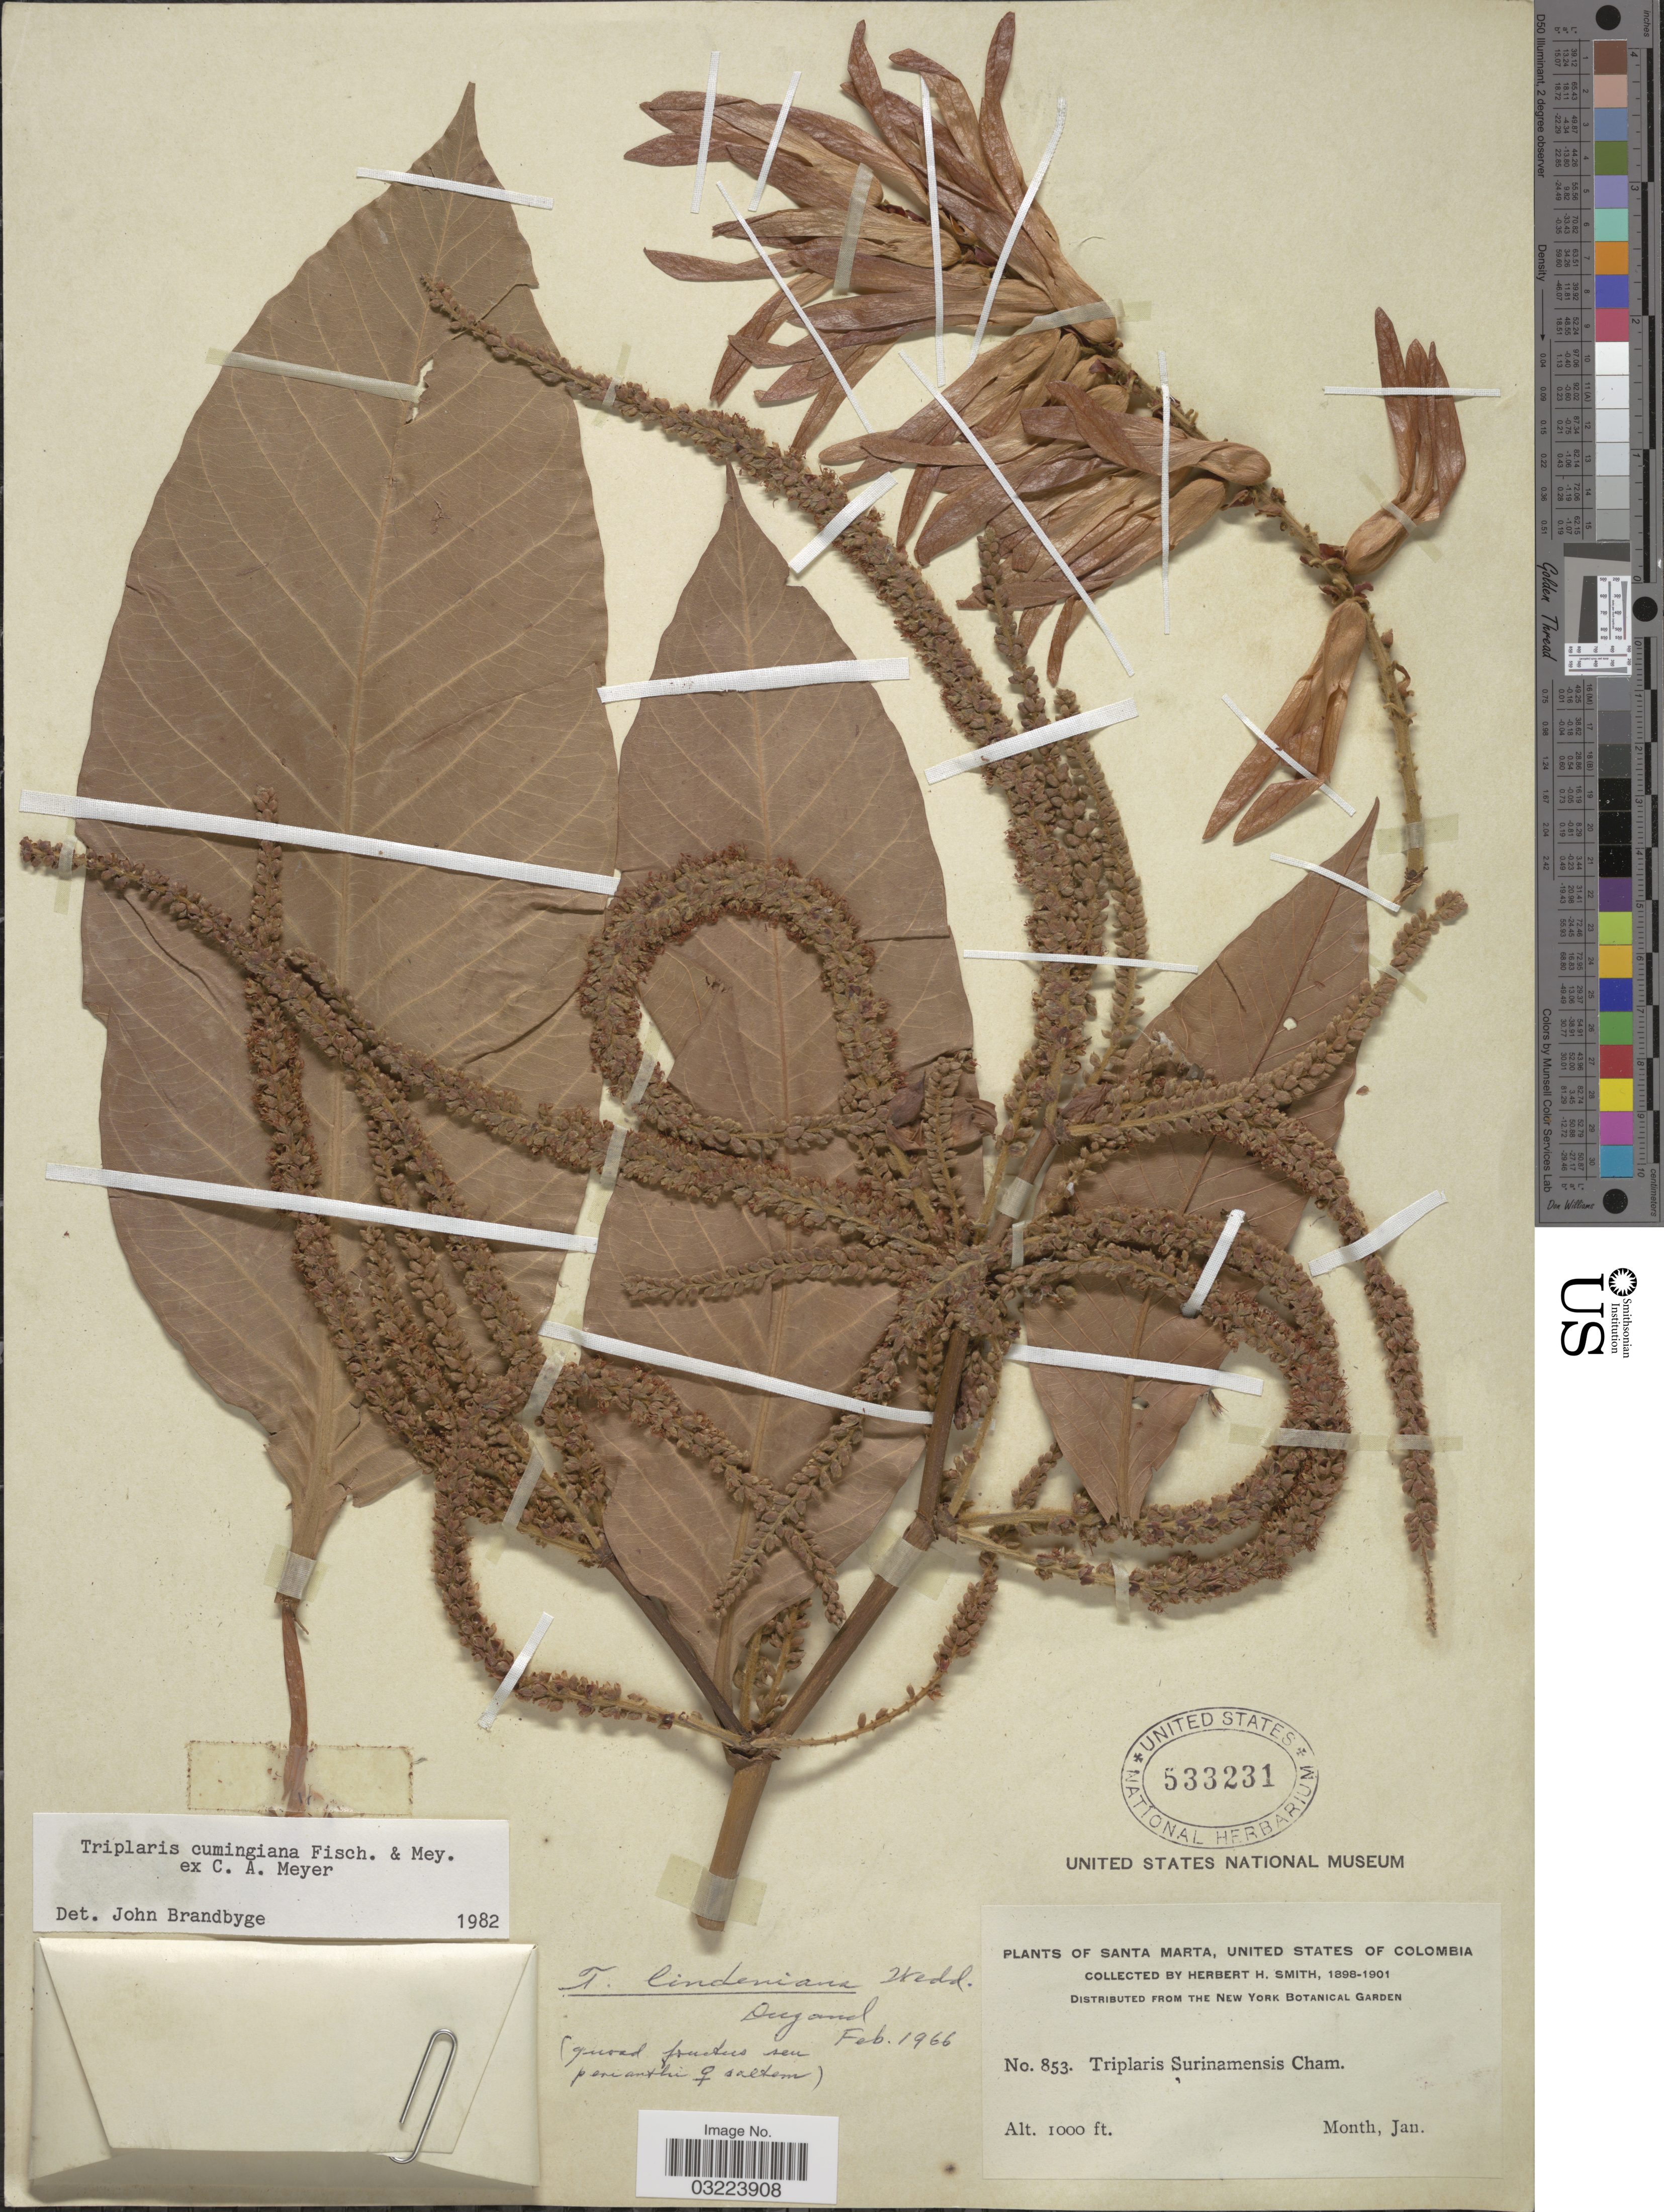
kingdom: Plantae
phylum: Tracheophyta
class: Magnoliopsida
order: Caryophyllales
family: Polygonaceae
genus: Triplaris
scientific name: Triplaris cumingiana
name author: Fisch. & C.A. Mey. ex C.A. Mey.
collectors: Herbert H. Smith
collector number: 853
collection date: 1898-01/1901-01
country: Colombia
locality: Santa Marta, United States of Colombia.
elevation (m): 305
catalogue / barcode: US 533231